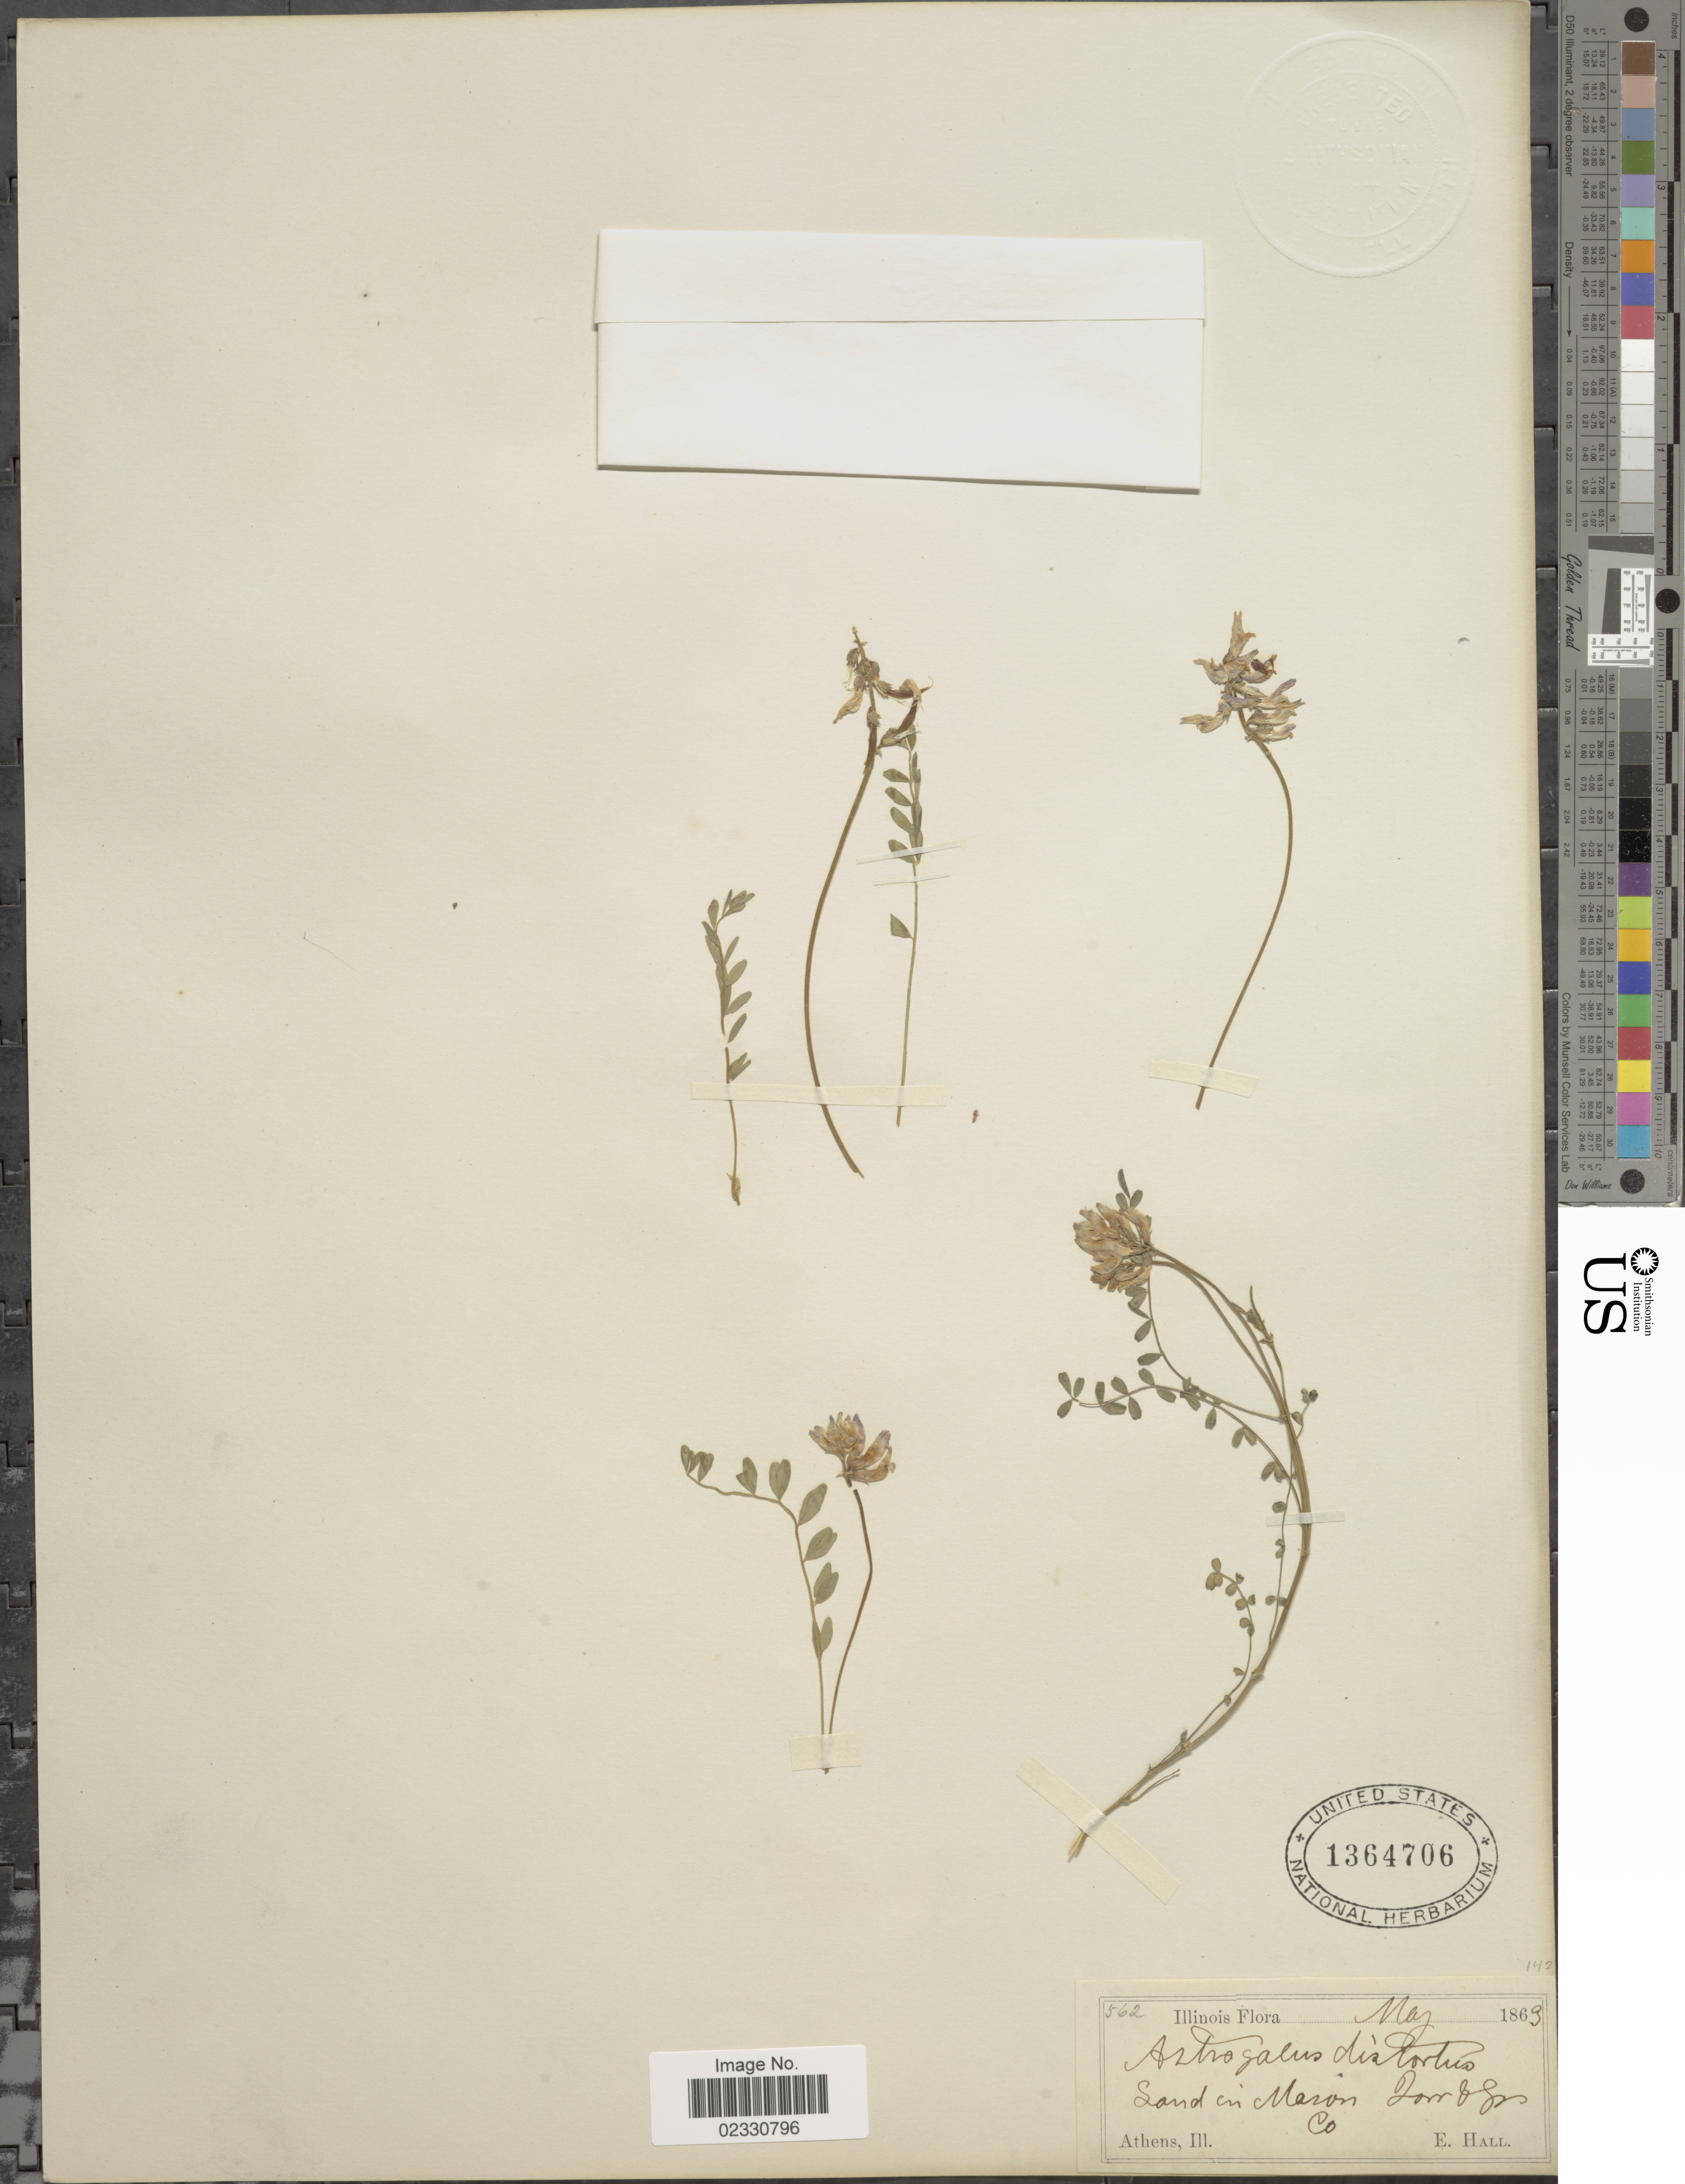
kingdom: Plantae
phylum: Tracheophyta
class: Magnoliopsida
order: Fabales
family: Fabaceae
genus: Astragalus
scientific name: Astragalus distortus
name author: Torr. & A. Gray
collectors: E. Hall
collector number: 562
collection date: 1863-05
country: United States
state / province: Illinois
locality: Sand in Mason Co.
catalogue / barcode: US 1364706